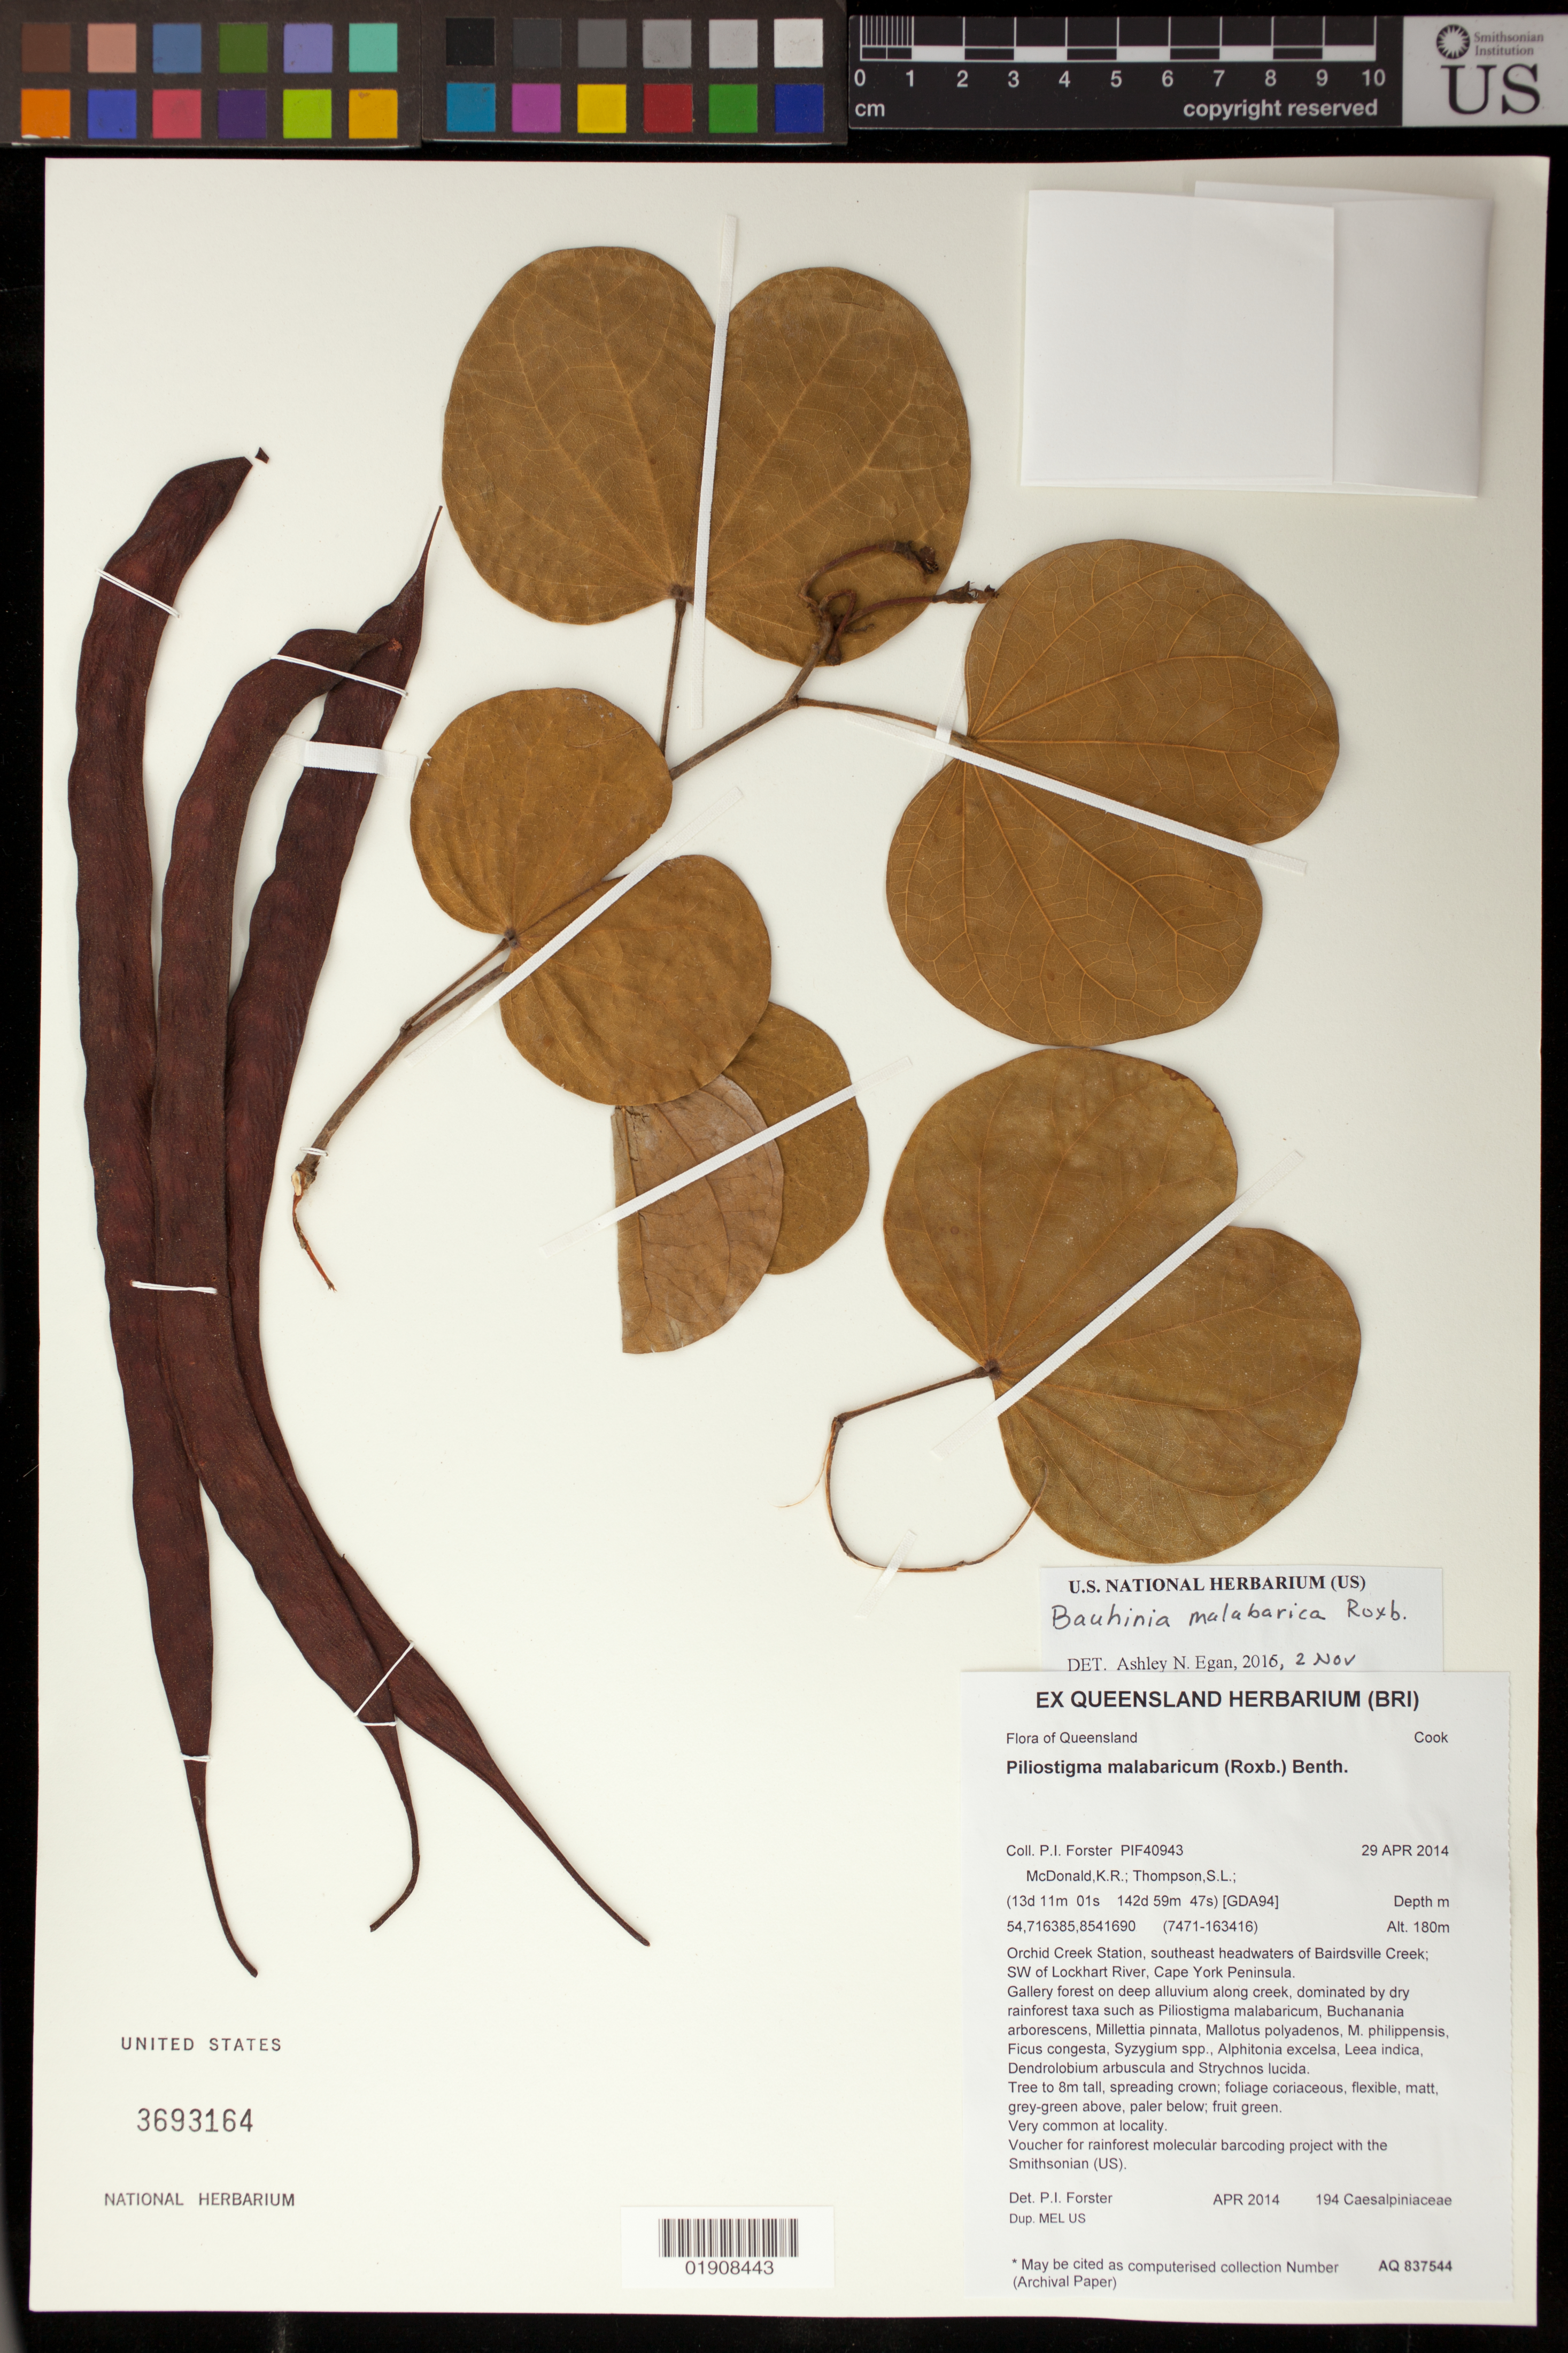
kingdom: Plantae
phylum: Tracheophyta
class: Magnoliopsida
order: Fabales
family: Fabaceae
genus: Piliostigma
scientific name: Piliostigma malabaricum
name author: (Roxb.) Benth.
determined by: U.S. National Herbarium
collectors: P. I. Forster, K. McDonald & S. L. Thompson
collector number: PIF40943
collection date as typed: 29 Apr 2014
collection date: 2014-04-29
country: Australia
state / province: Queensland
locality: Orchid Creek Station, southeast headwaters ofr Bairdsville Creek; SW of Lockhart River, Cape York Peninsula.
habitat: Gallery forest on deep alluvium along creek.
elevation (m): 180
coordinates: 13 11 01 S, 142 59 47 E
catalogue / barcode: US 3693164